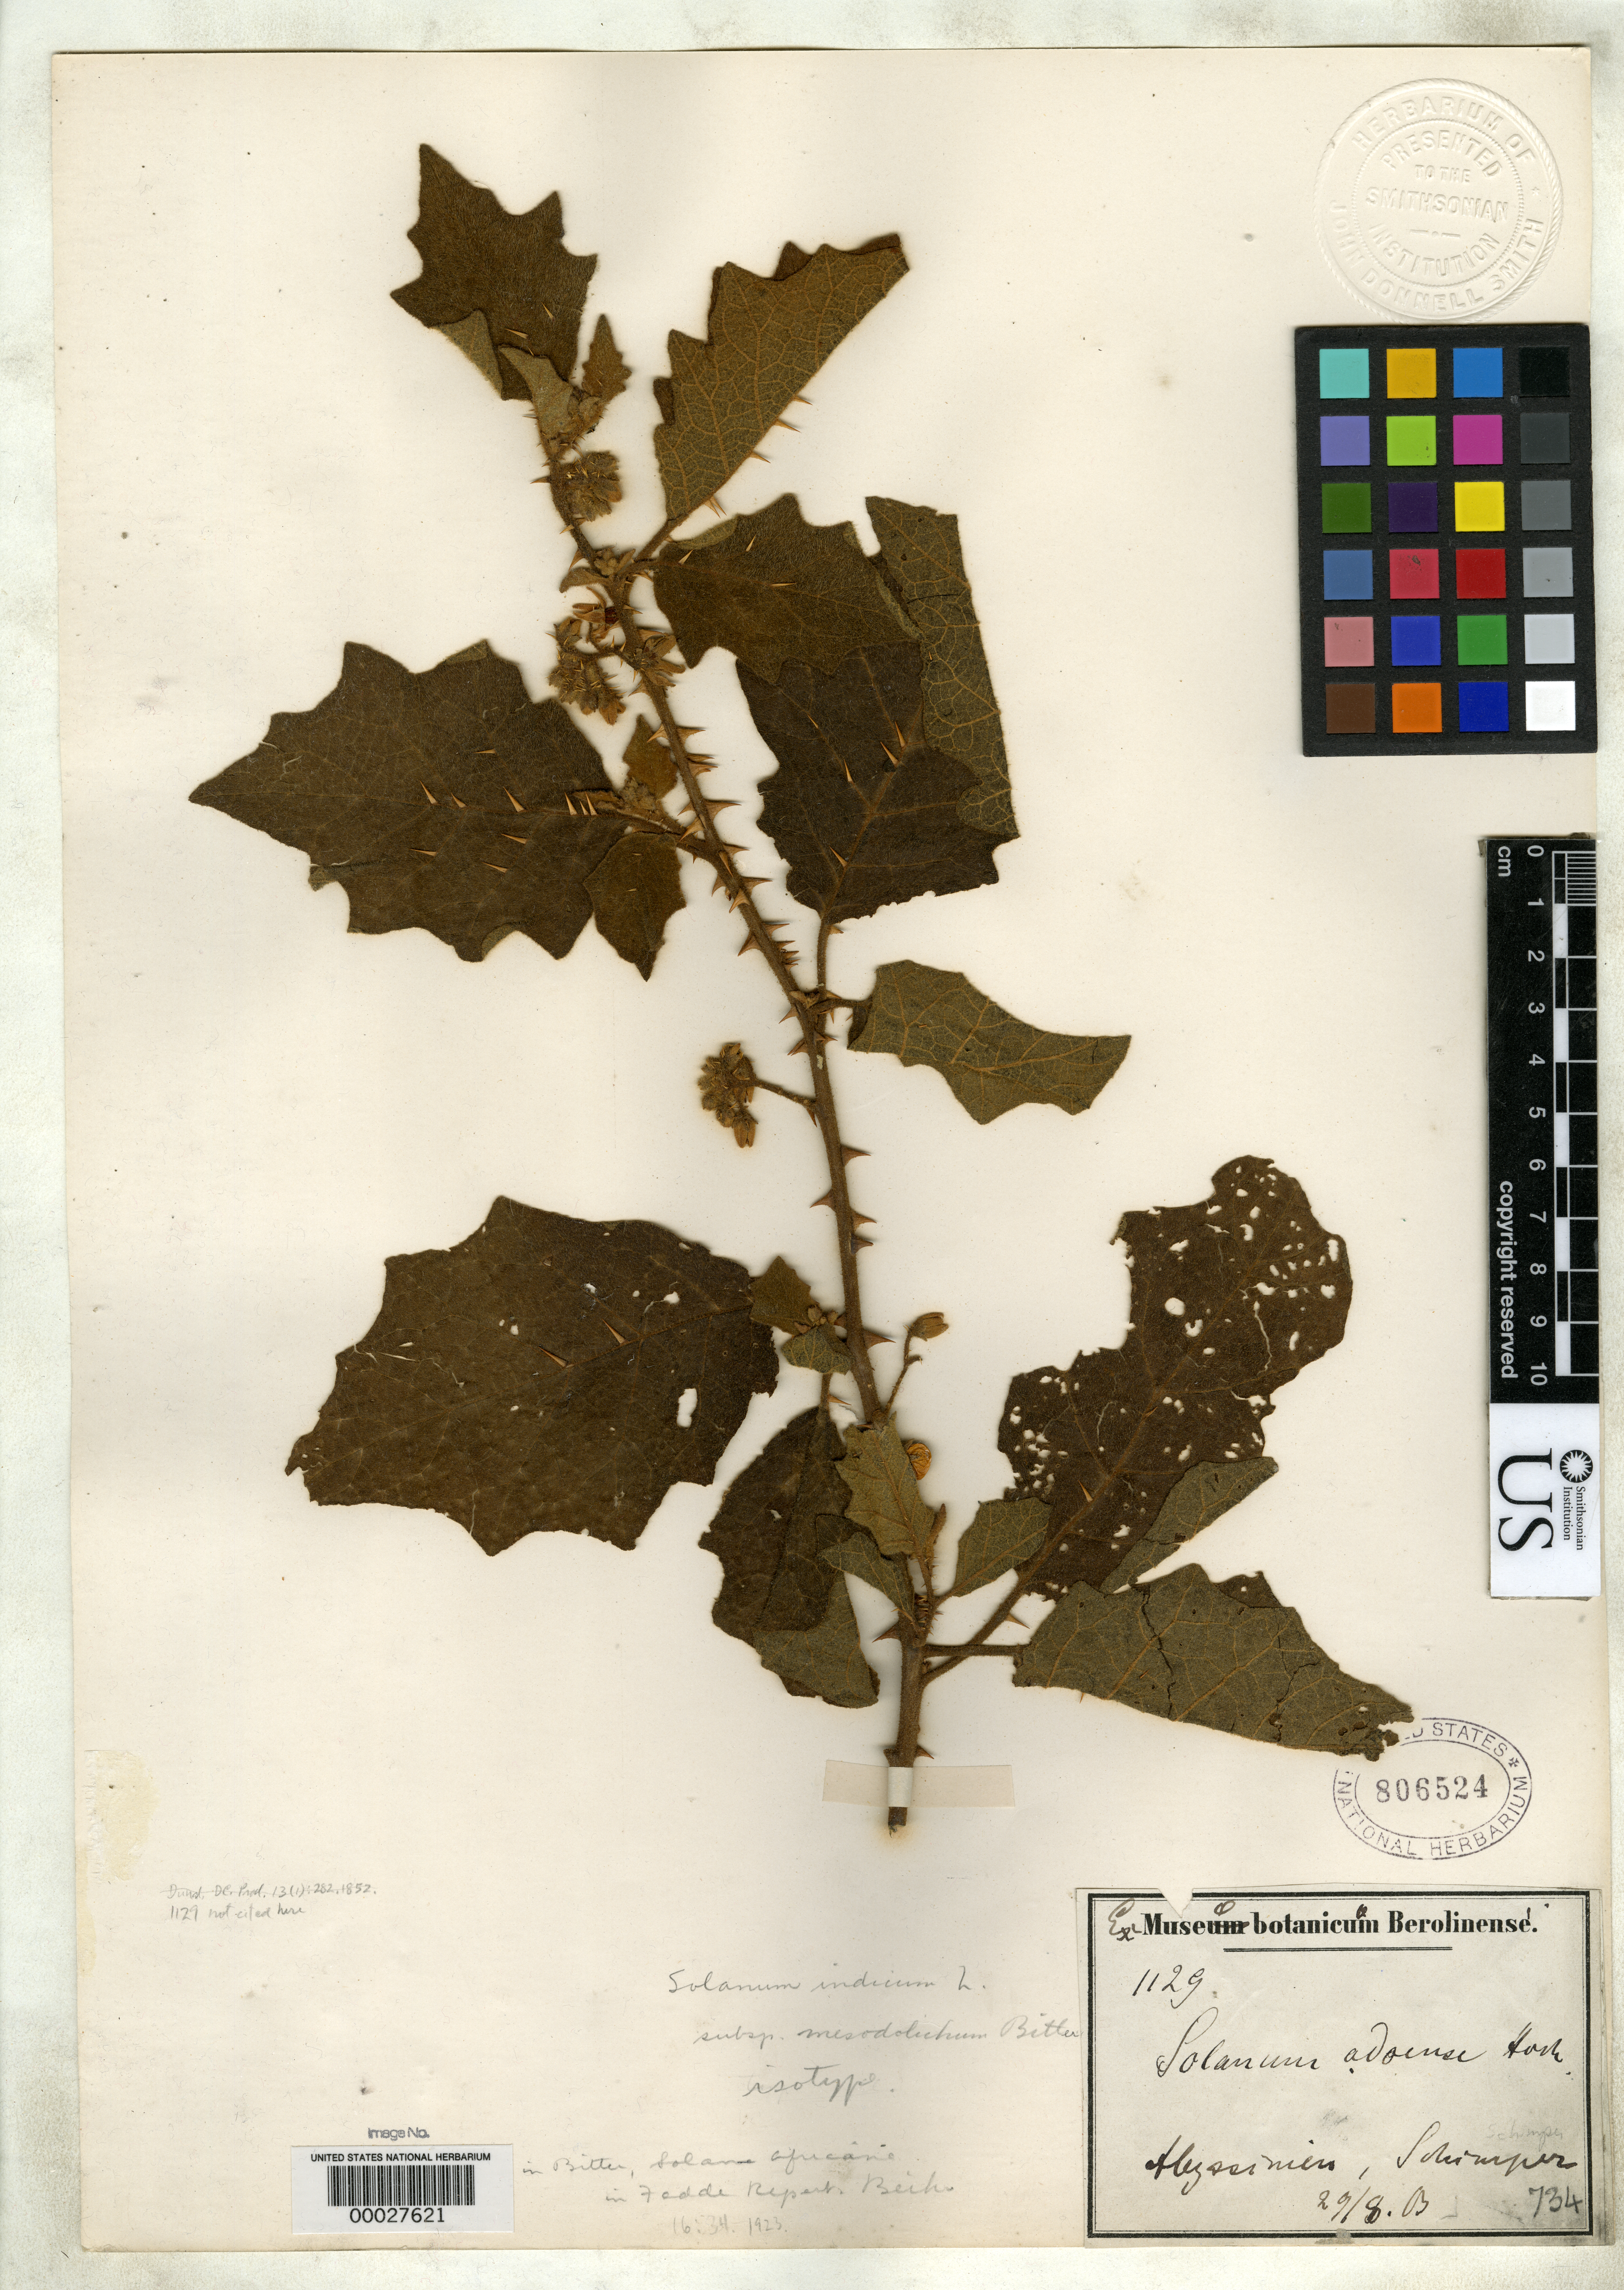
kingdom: Plantae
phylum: Tracheophyta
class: Magnoliopsida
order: Solanales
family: Solanaceae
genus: Solanum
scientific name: Solanum indicum subsp. mesodolichum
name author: Bitter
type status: Isotype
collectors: G. W. Schimper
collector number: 1129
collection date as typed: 29 Nov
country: Ethiopia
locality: Repp.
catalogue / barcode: US 806524